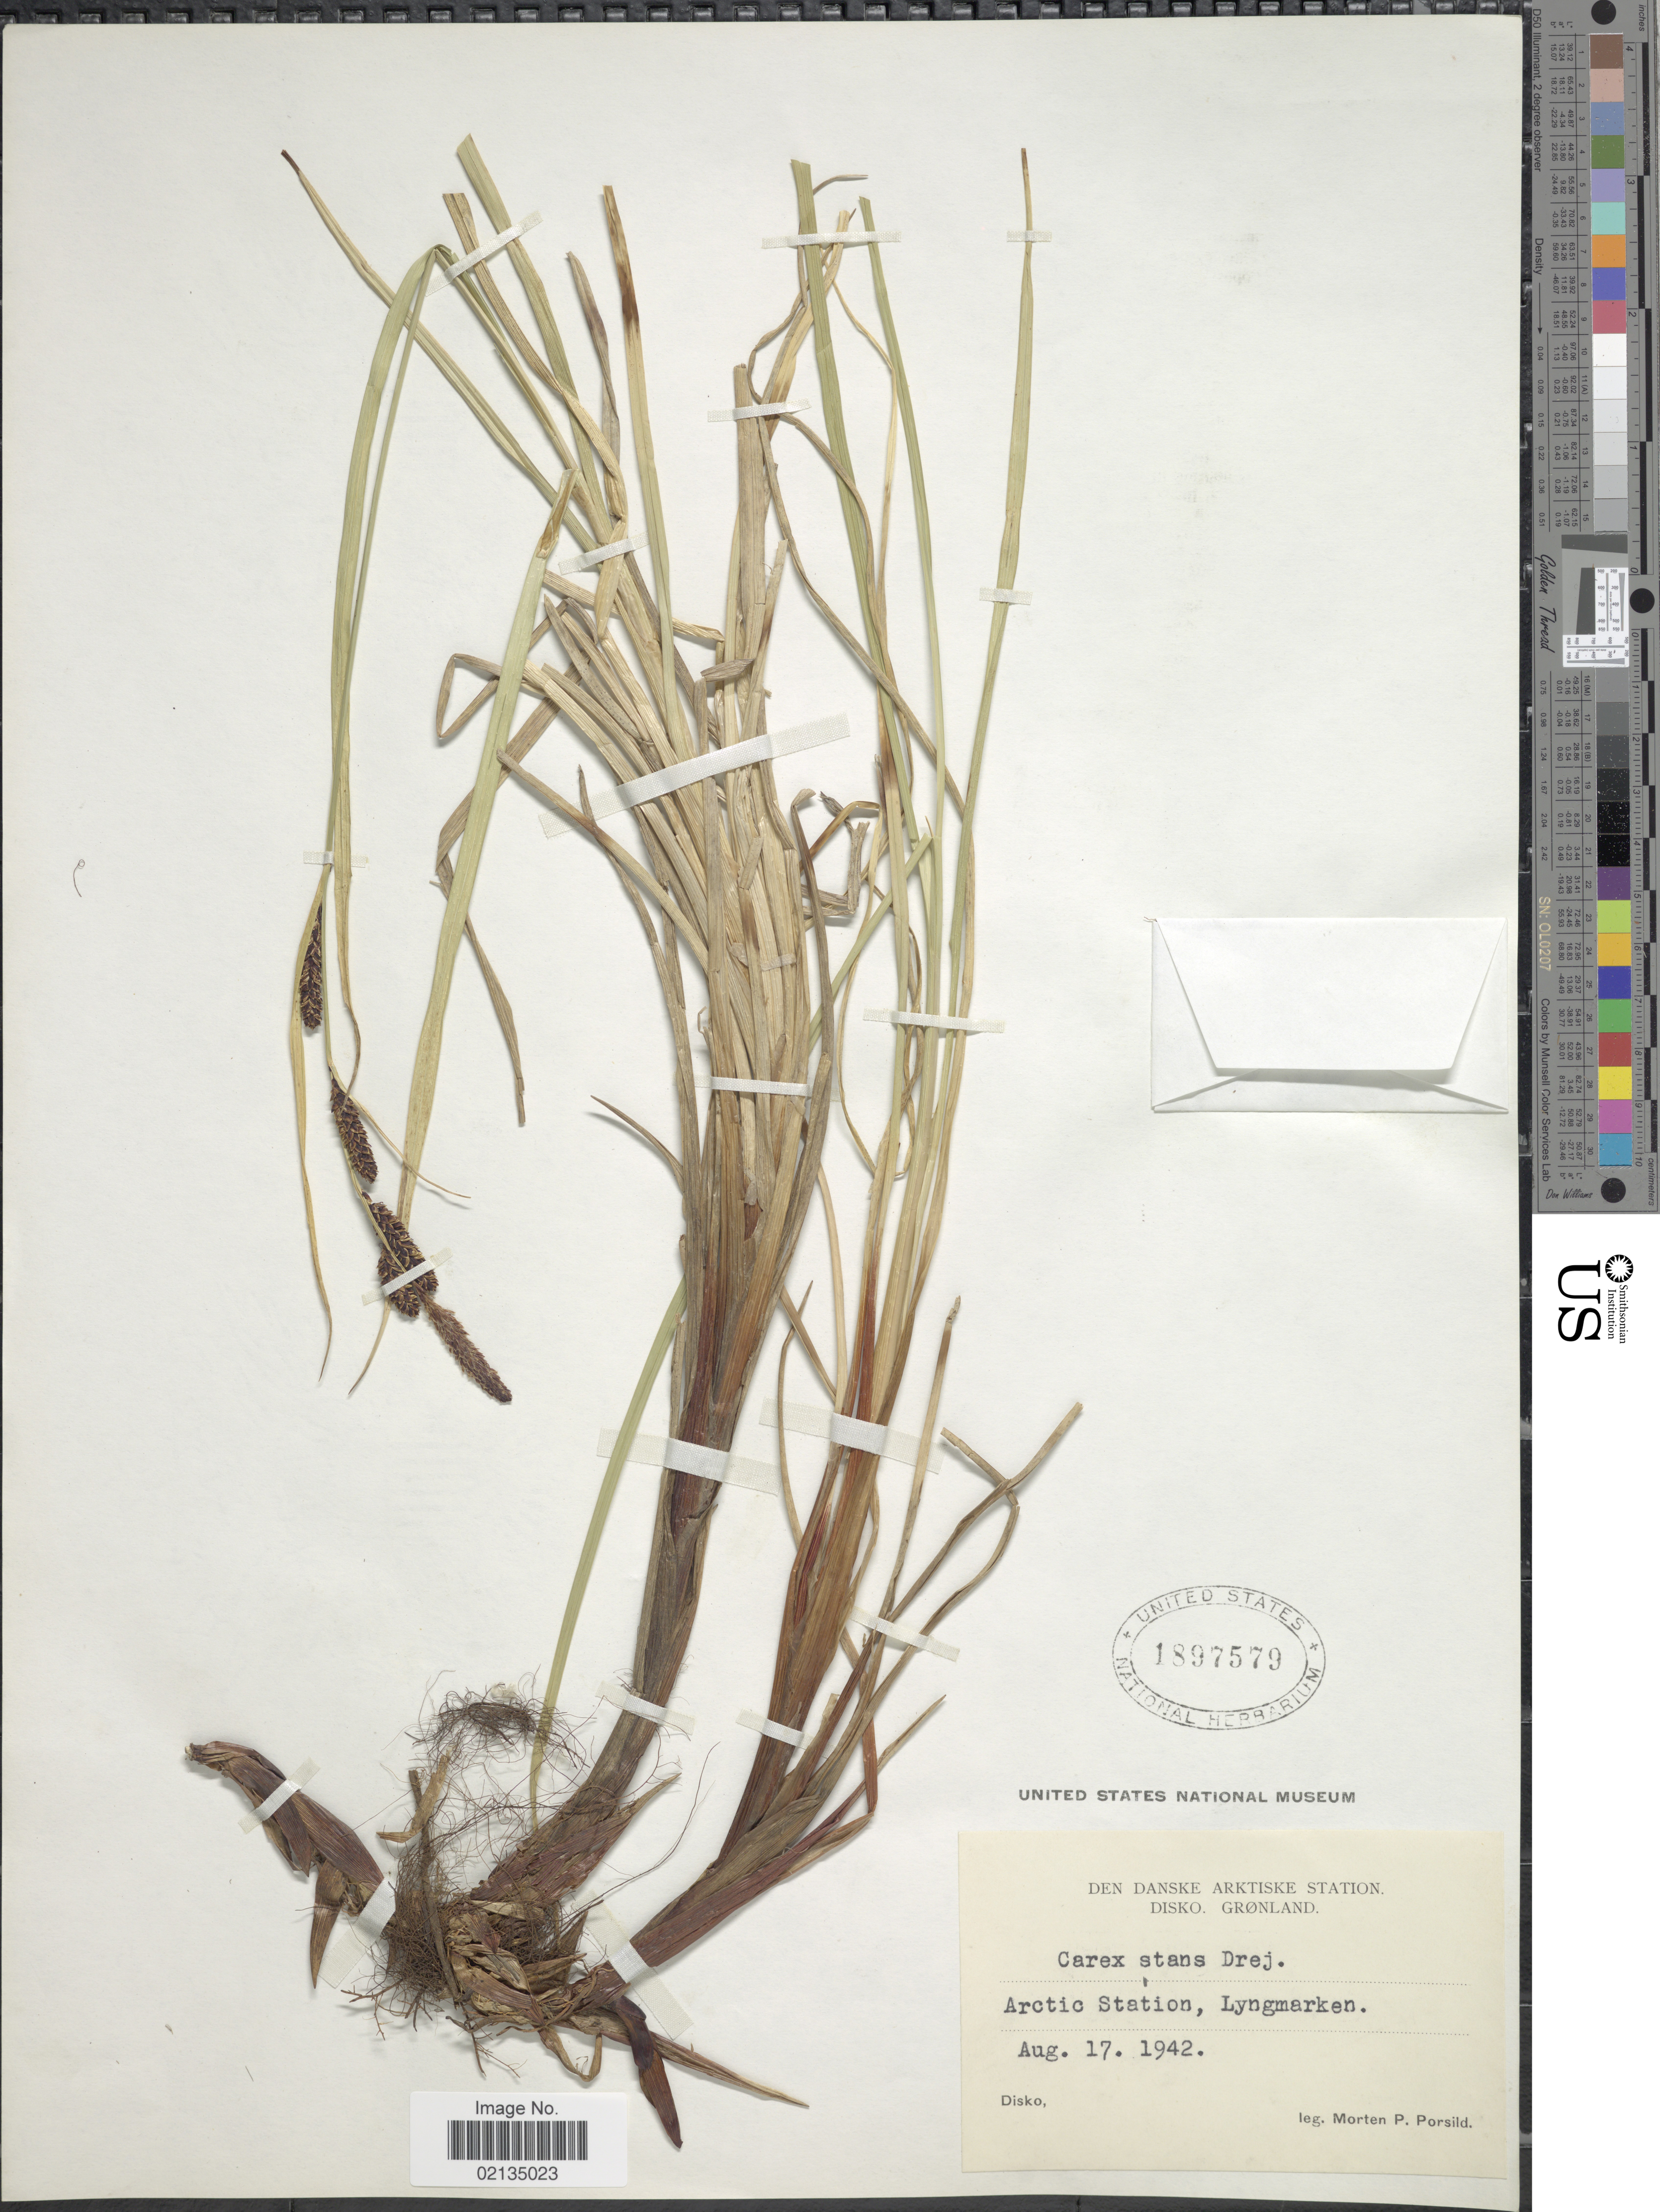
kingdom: Plantae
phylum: Tracheophyta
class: Liliopsida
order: Poales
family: Cyperaceae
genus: Carex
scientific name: Carex aquatilis var. minor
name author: Boott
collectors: M. P. Porsild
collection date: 1942-08-17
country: Greenland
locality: Arctic Station, Lyngmarken.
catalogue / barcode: US 1897579